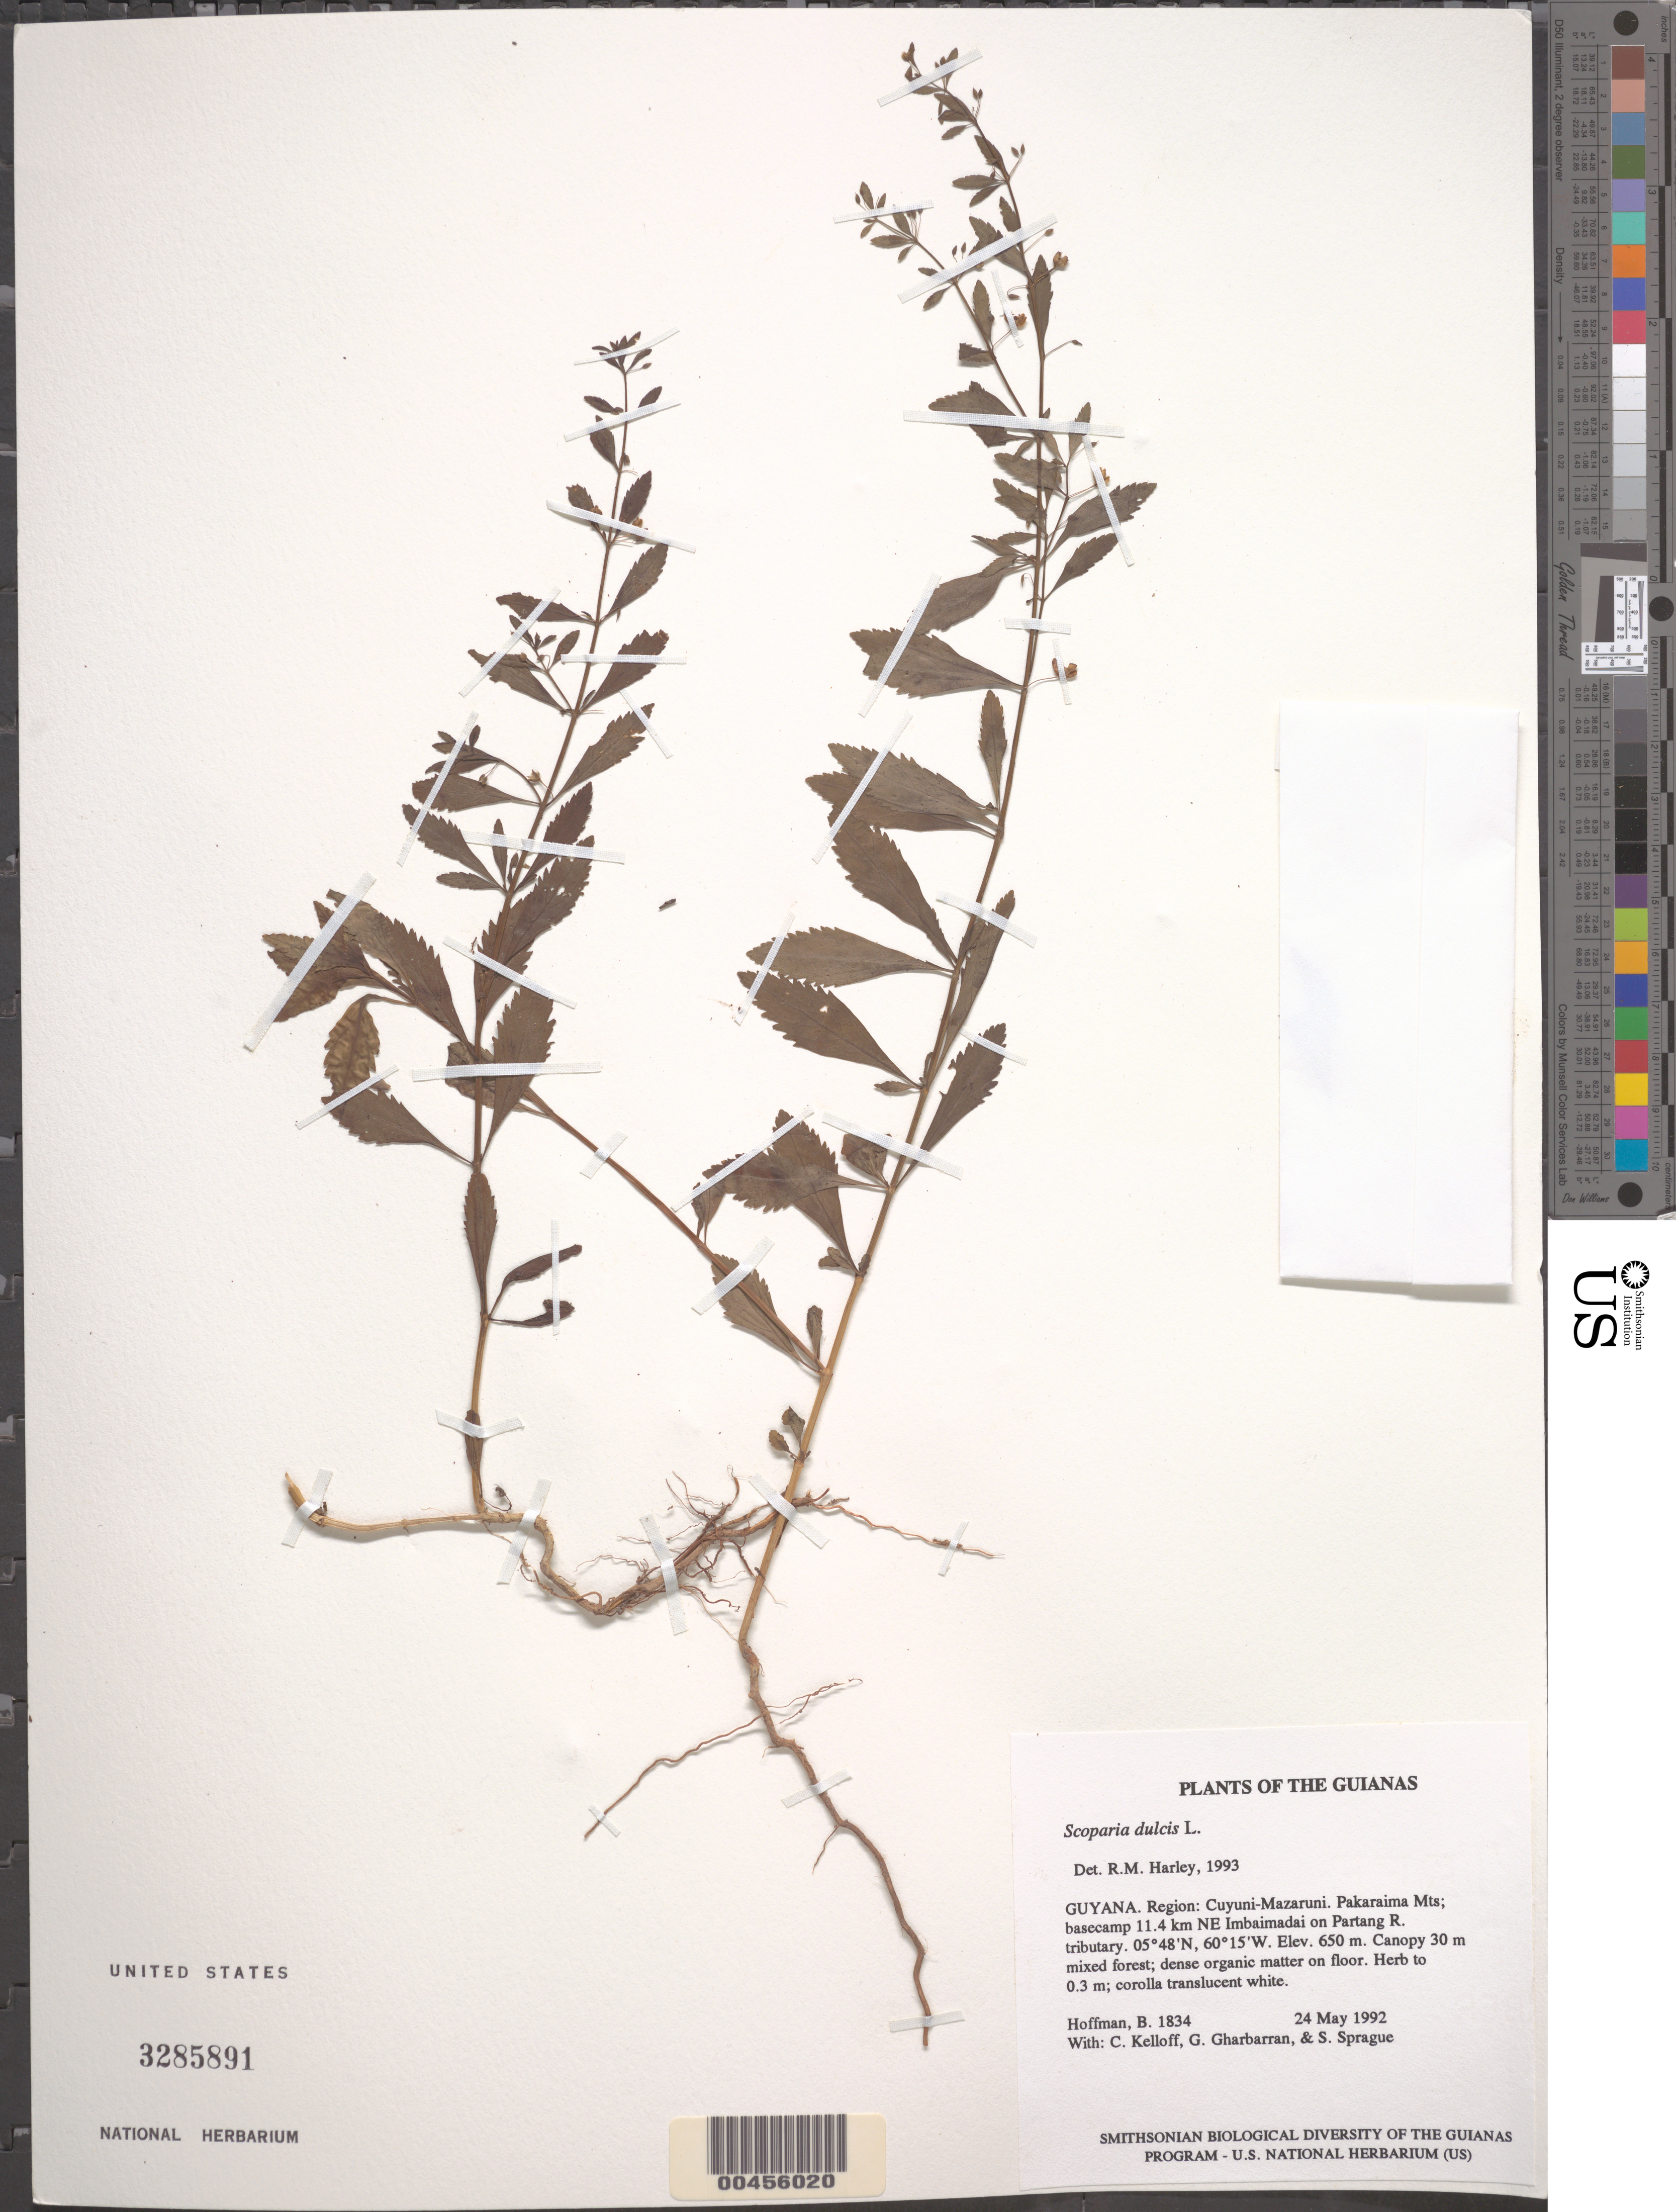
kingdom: Plantae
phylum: Tracheophyta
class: Magnoliopsida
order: Lamiales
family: Plantaginaceae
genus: Scoparia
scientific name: Scoparia dulcis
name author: L.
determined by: Harley, R. M.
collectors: B. Hoffman, C. L. Kelloff, G. Gharbarran & S. Sprague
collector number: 1834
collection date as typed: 24 May 1992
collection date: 1992-05-24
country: Guyana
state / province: Cuyuni-Mazaruni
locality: Pakaraima Mts; basecamp 11.4 km NE Imbaimadai on Partang River tributary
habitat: Canopy 30 m mixed forest; dense organic matter on floor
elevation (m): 650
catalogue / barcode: US 3285891